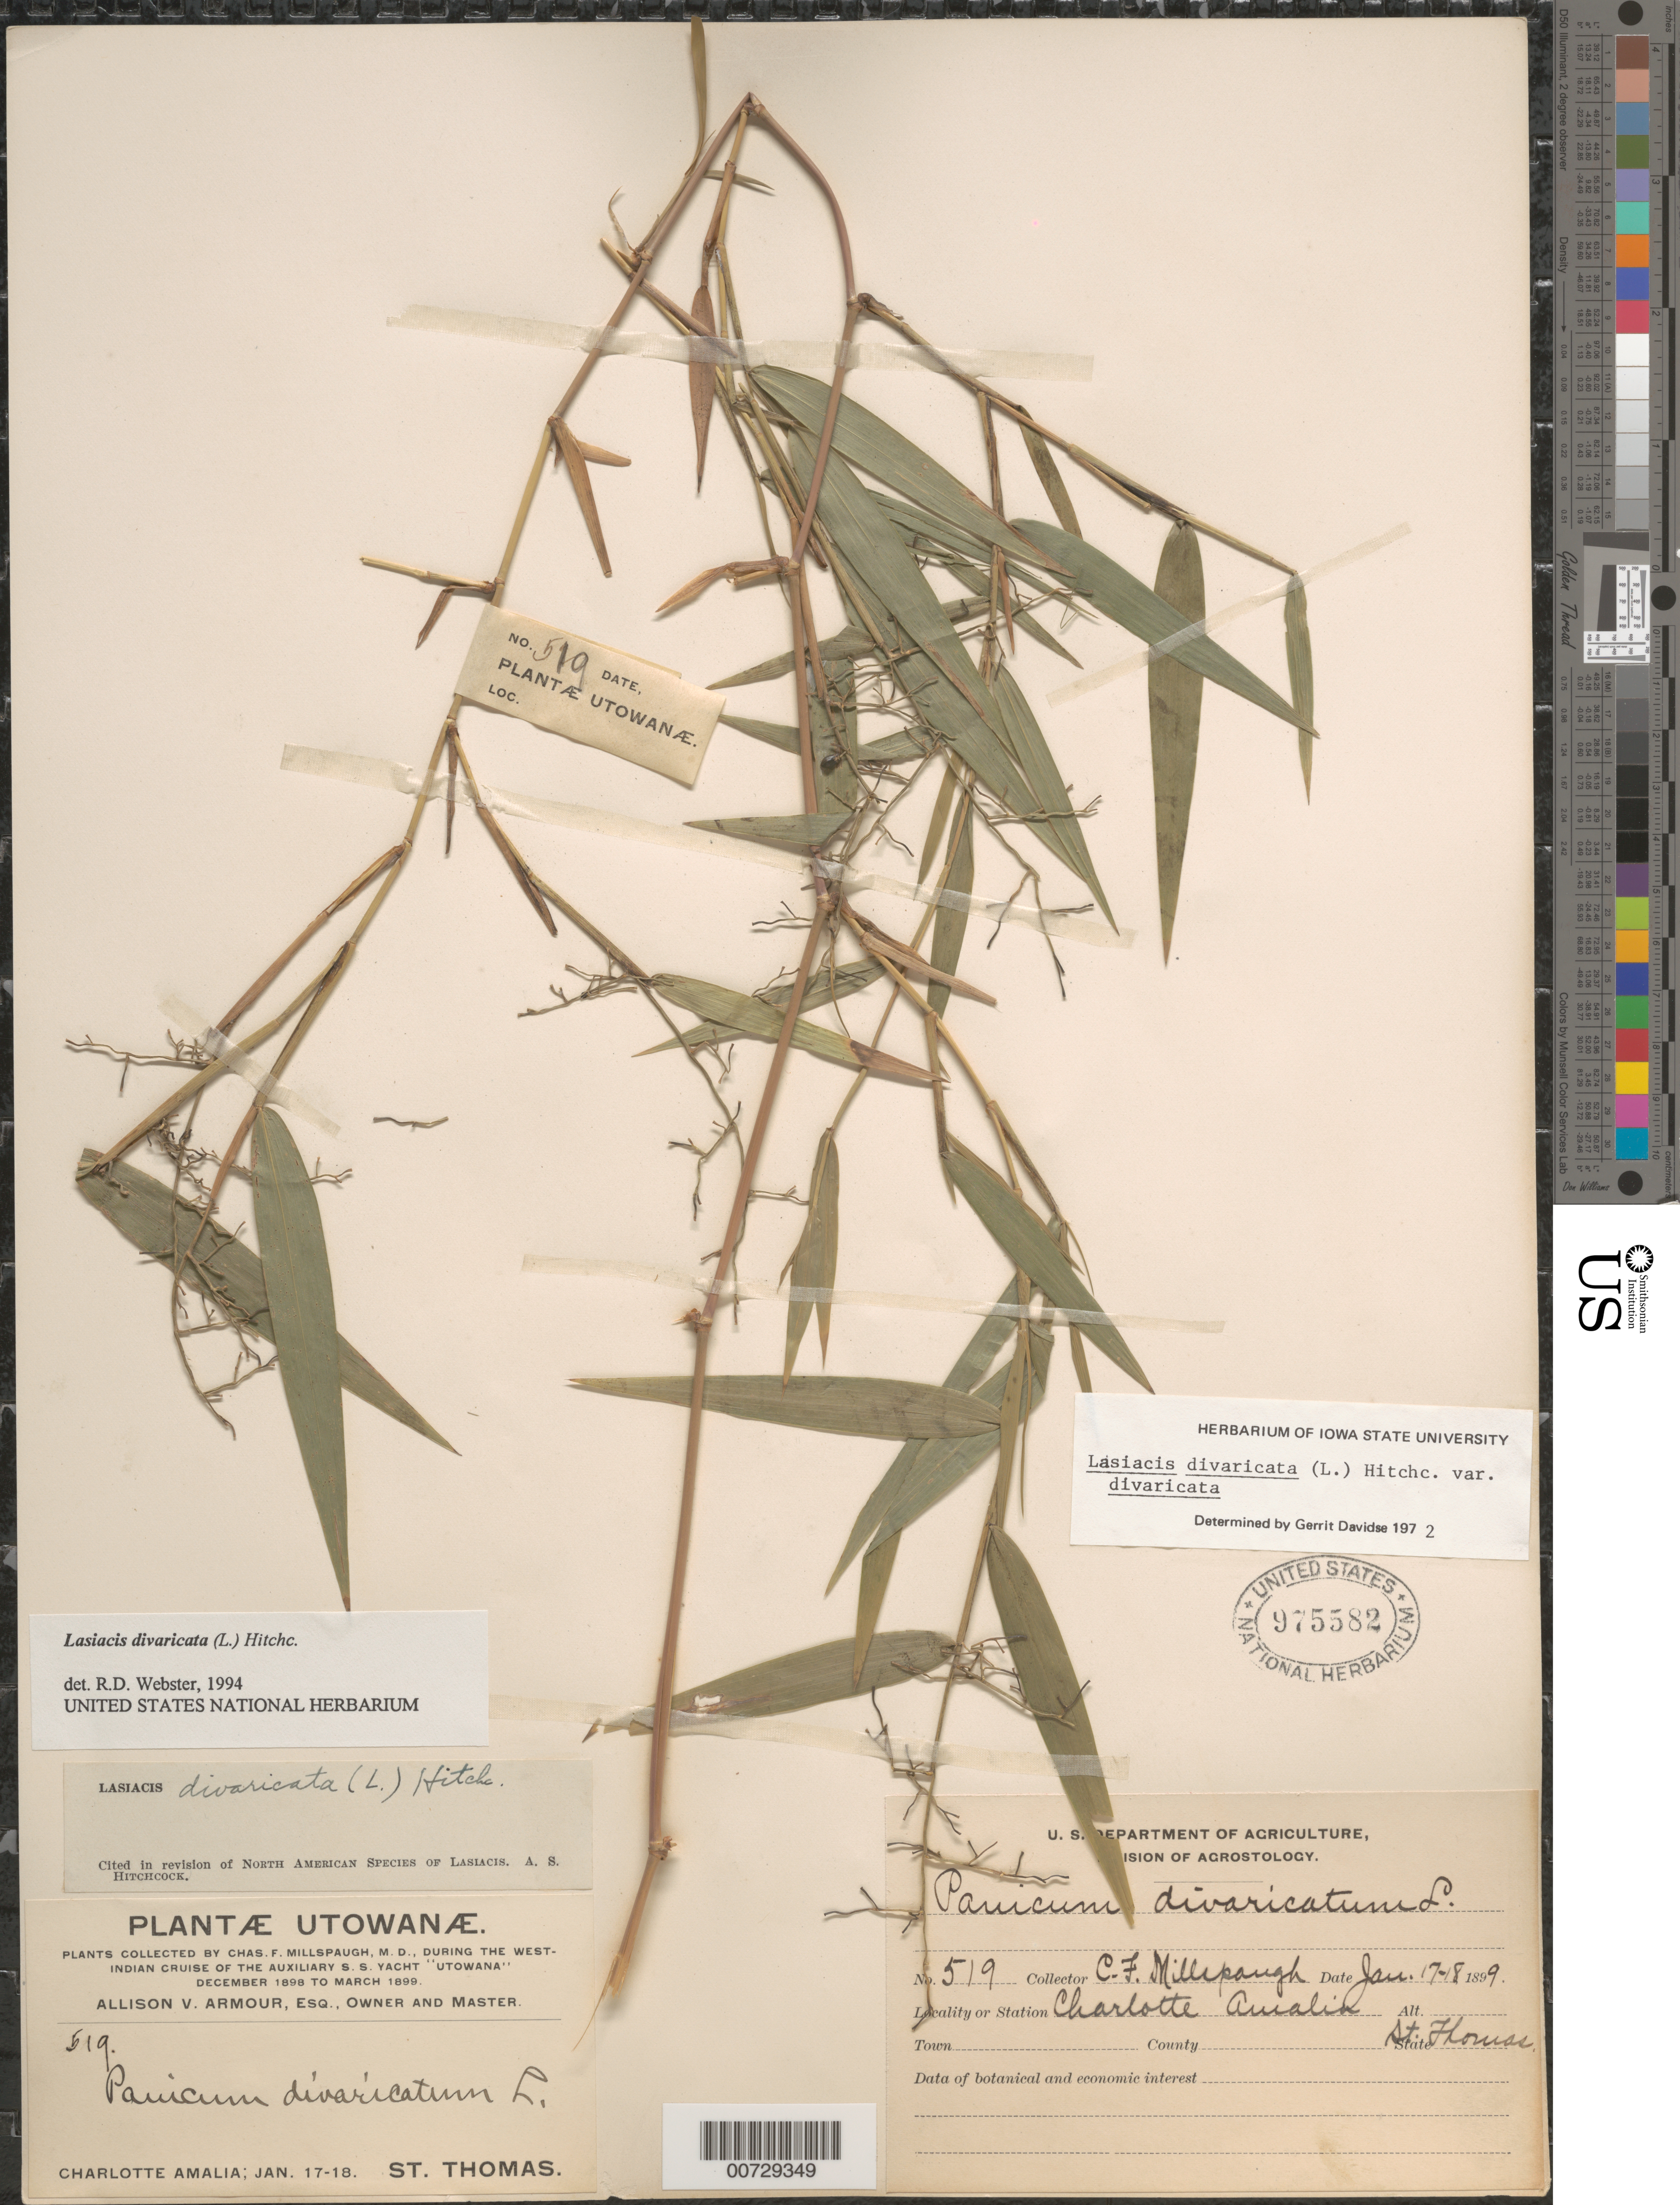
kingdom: Plantae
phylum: Tracheophyta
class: Liliopsida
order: Poales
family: Poaceae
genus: Lasiacis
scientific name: Lasiacis divaricata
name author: (L.) Hitchc.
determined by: Webster, Robert D.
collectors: C. F. Millspaugh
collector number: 519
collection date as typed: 17 Jan 1899 to 18 Jan 1899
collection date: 1899-01-17/1899-01-18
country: U.S. Virgin Islands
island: St. Thomas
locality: St. Thomas; Charlotte Amalie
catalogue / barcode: US 975582